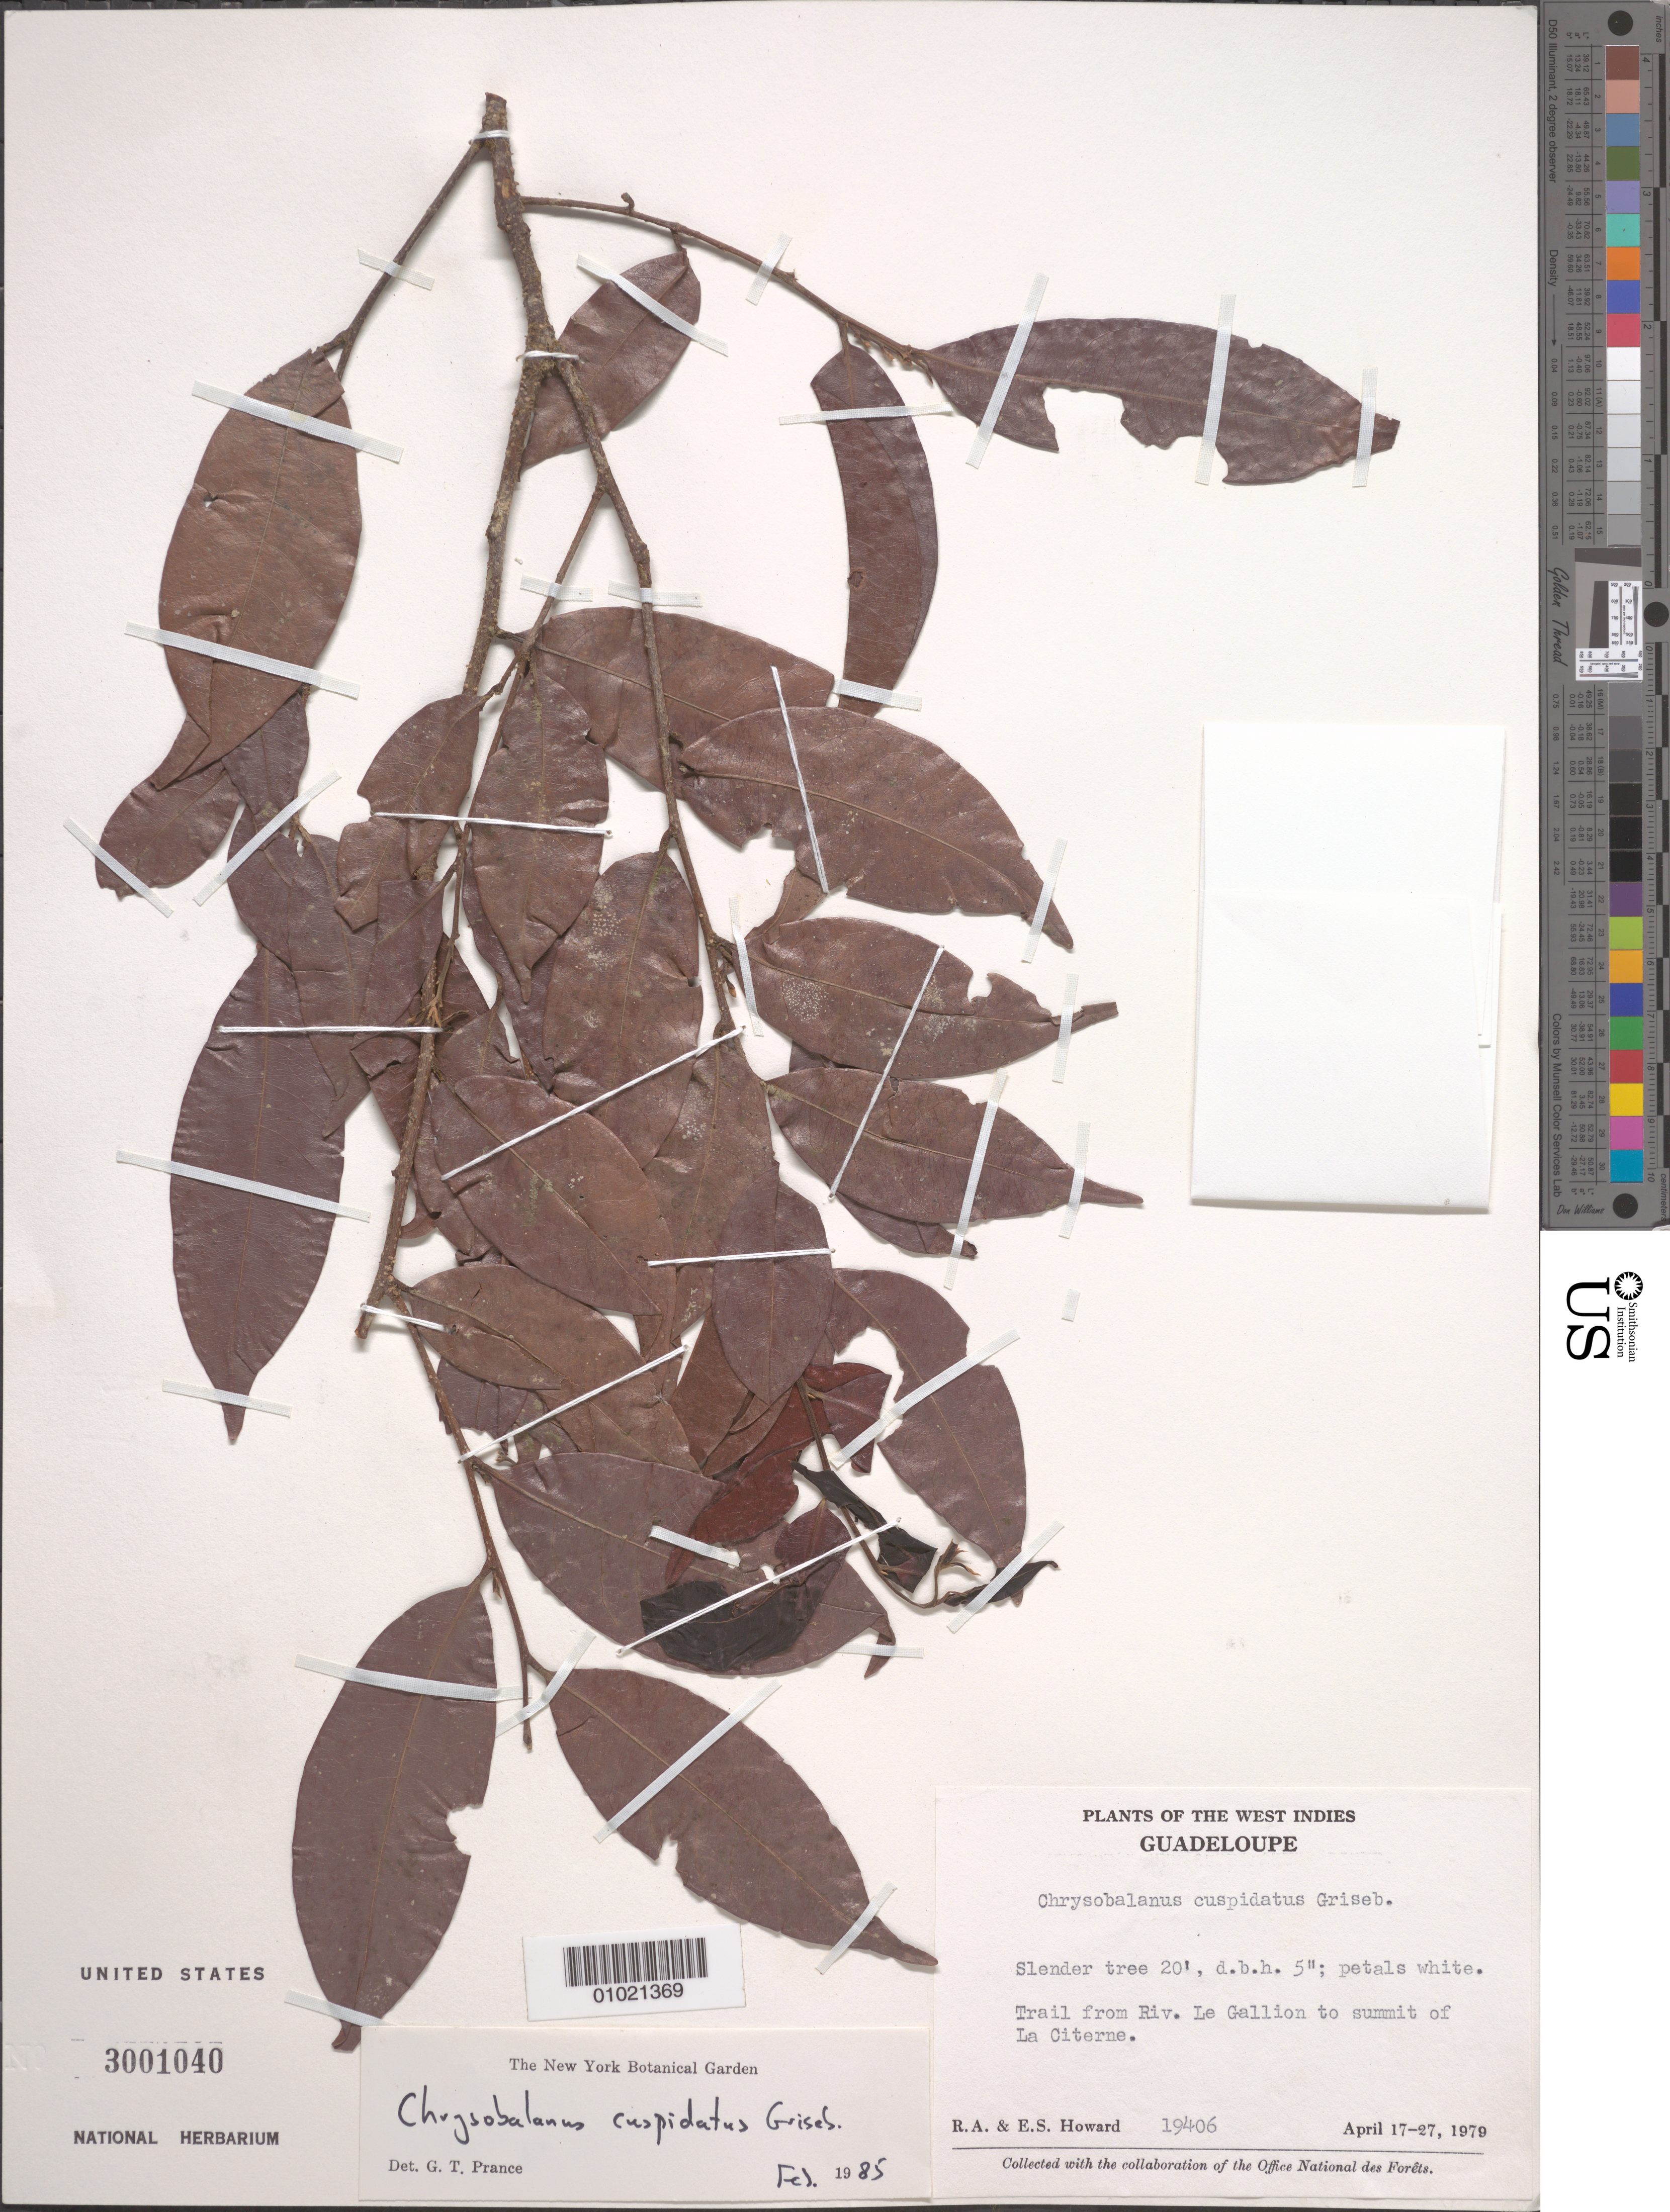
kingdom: Plantae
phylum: Tracheophyta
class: Magnoliopsida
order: Malpighiales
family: Chrysobalanaceae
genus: Chrysobalanus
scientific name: Chrysobalanus cuspidatus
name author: Griseb.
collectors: E. S. Howard & R. A. Howard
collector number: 19406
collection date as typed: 17 Apr 1979 to 27 Apr 1979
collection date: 1979-04-17/1979-04-27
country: Guadeloupe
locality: Trail from Riv. Le Gallion to summit of La Citerne.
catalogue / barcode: US 3001040